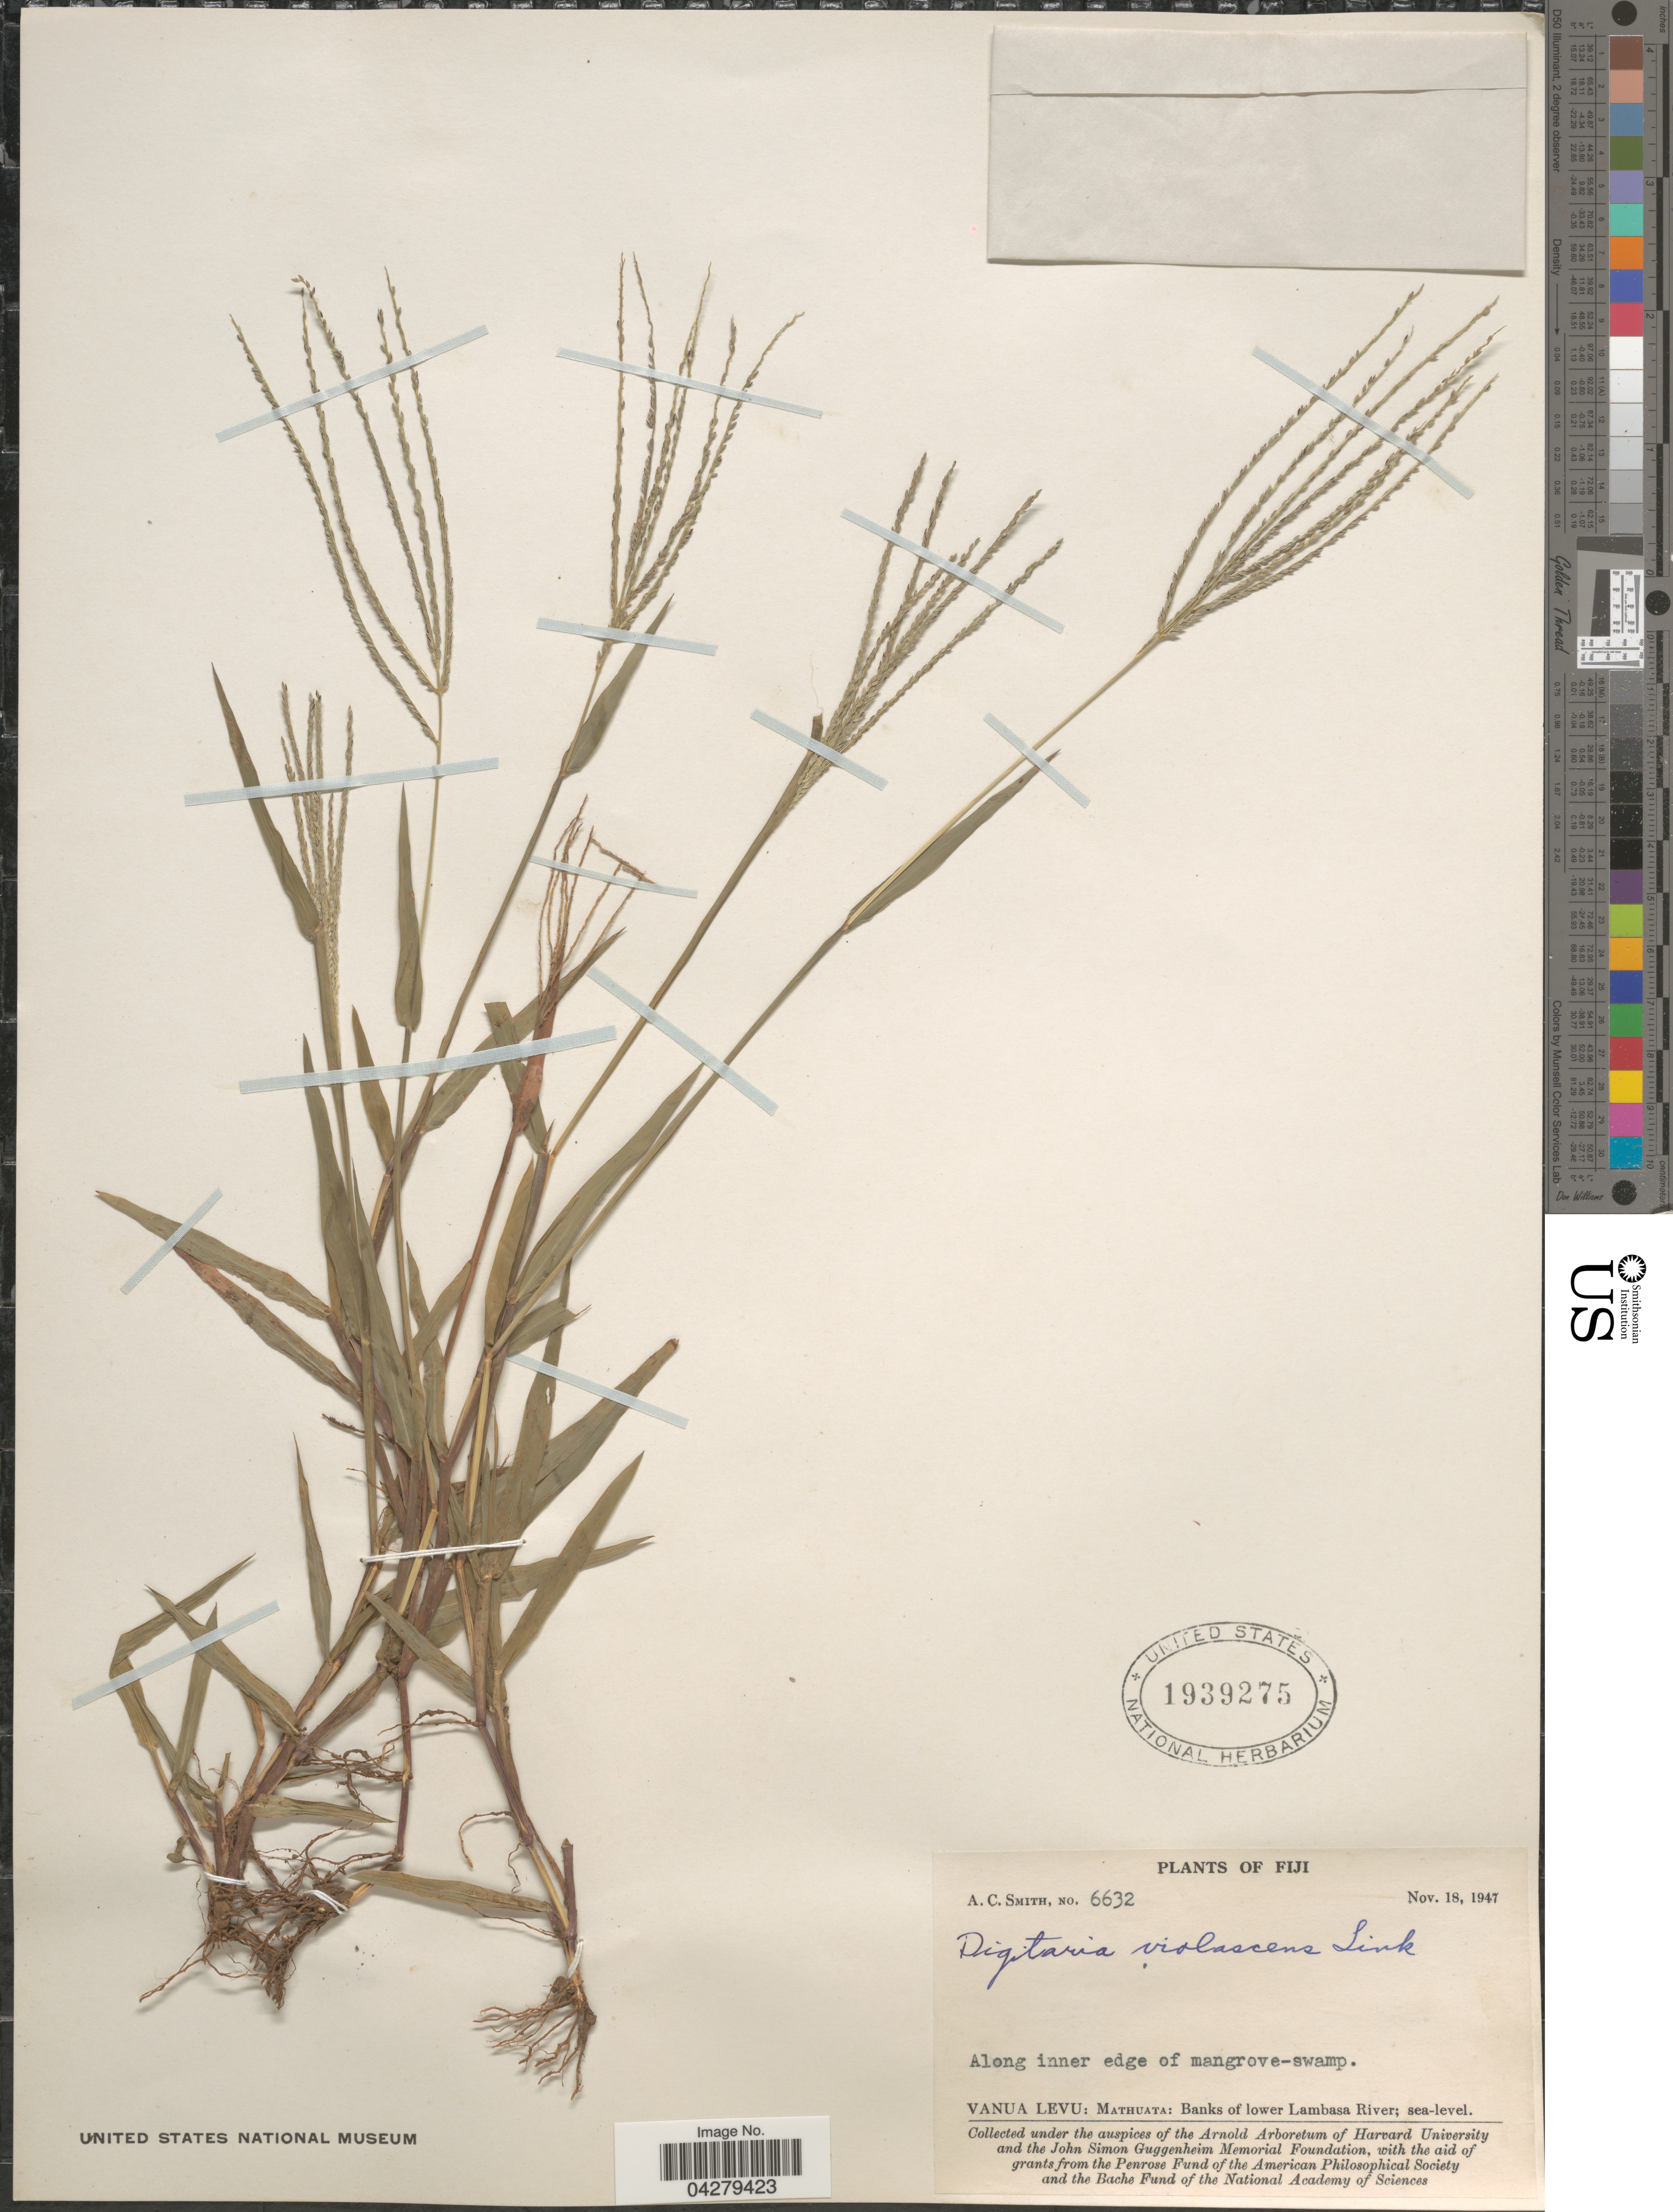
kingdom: Plantae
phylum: Tracheophyta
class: Liliopsida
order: Poales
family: Poaceae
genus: Digitaria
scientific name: Digitaria violascens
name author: Link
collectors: A. C. Smith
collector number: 6632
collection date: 1947-11-18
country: Fiji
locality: Vanua Levu: Mathuata: Banks of lower Lambasa River.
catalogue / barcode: US 1939275